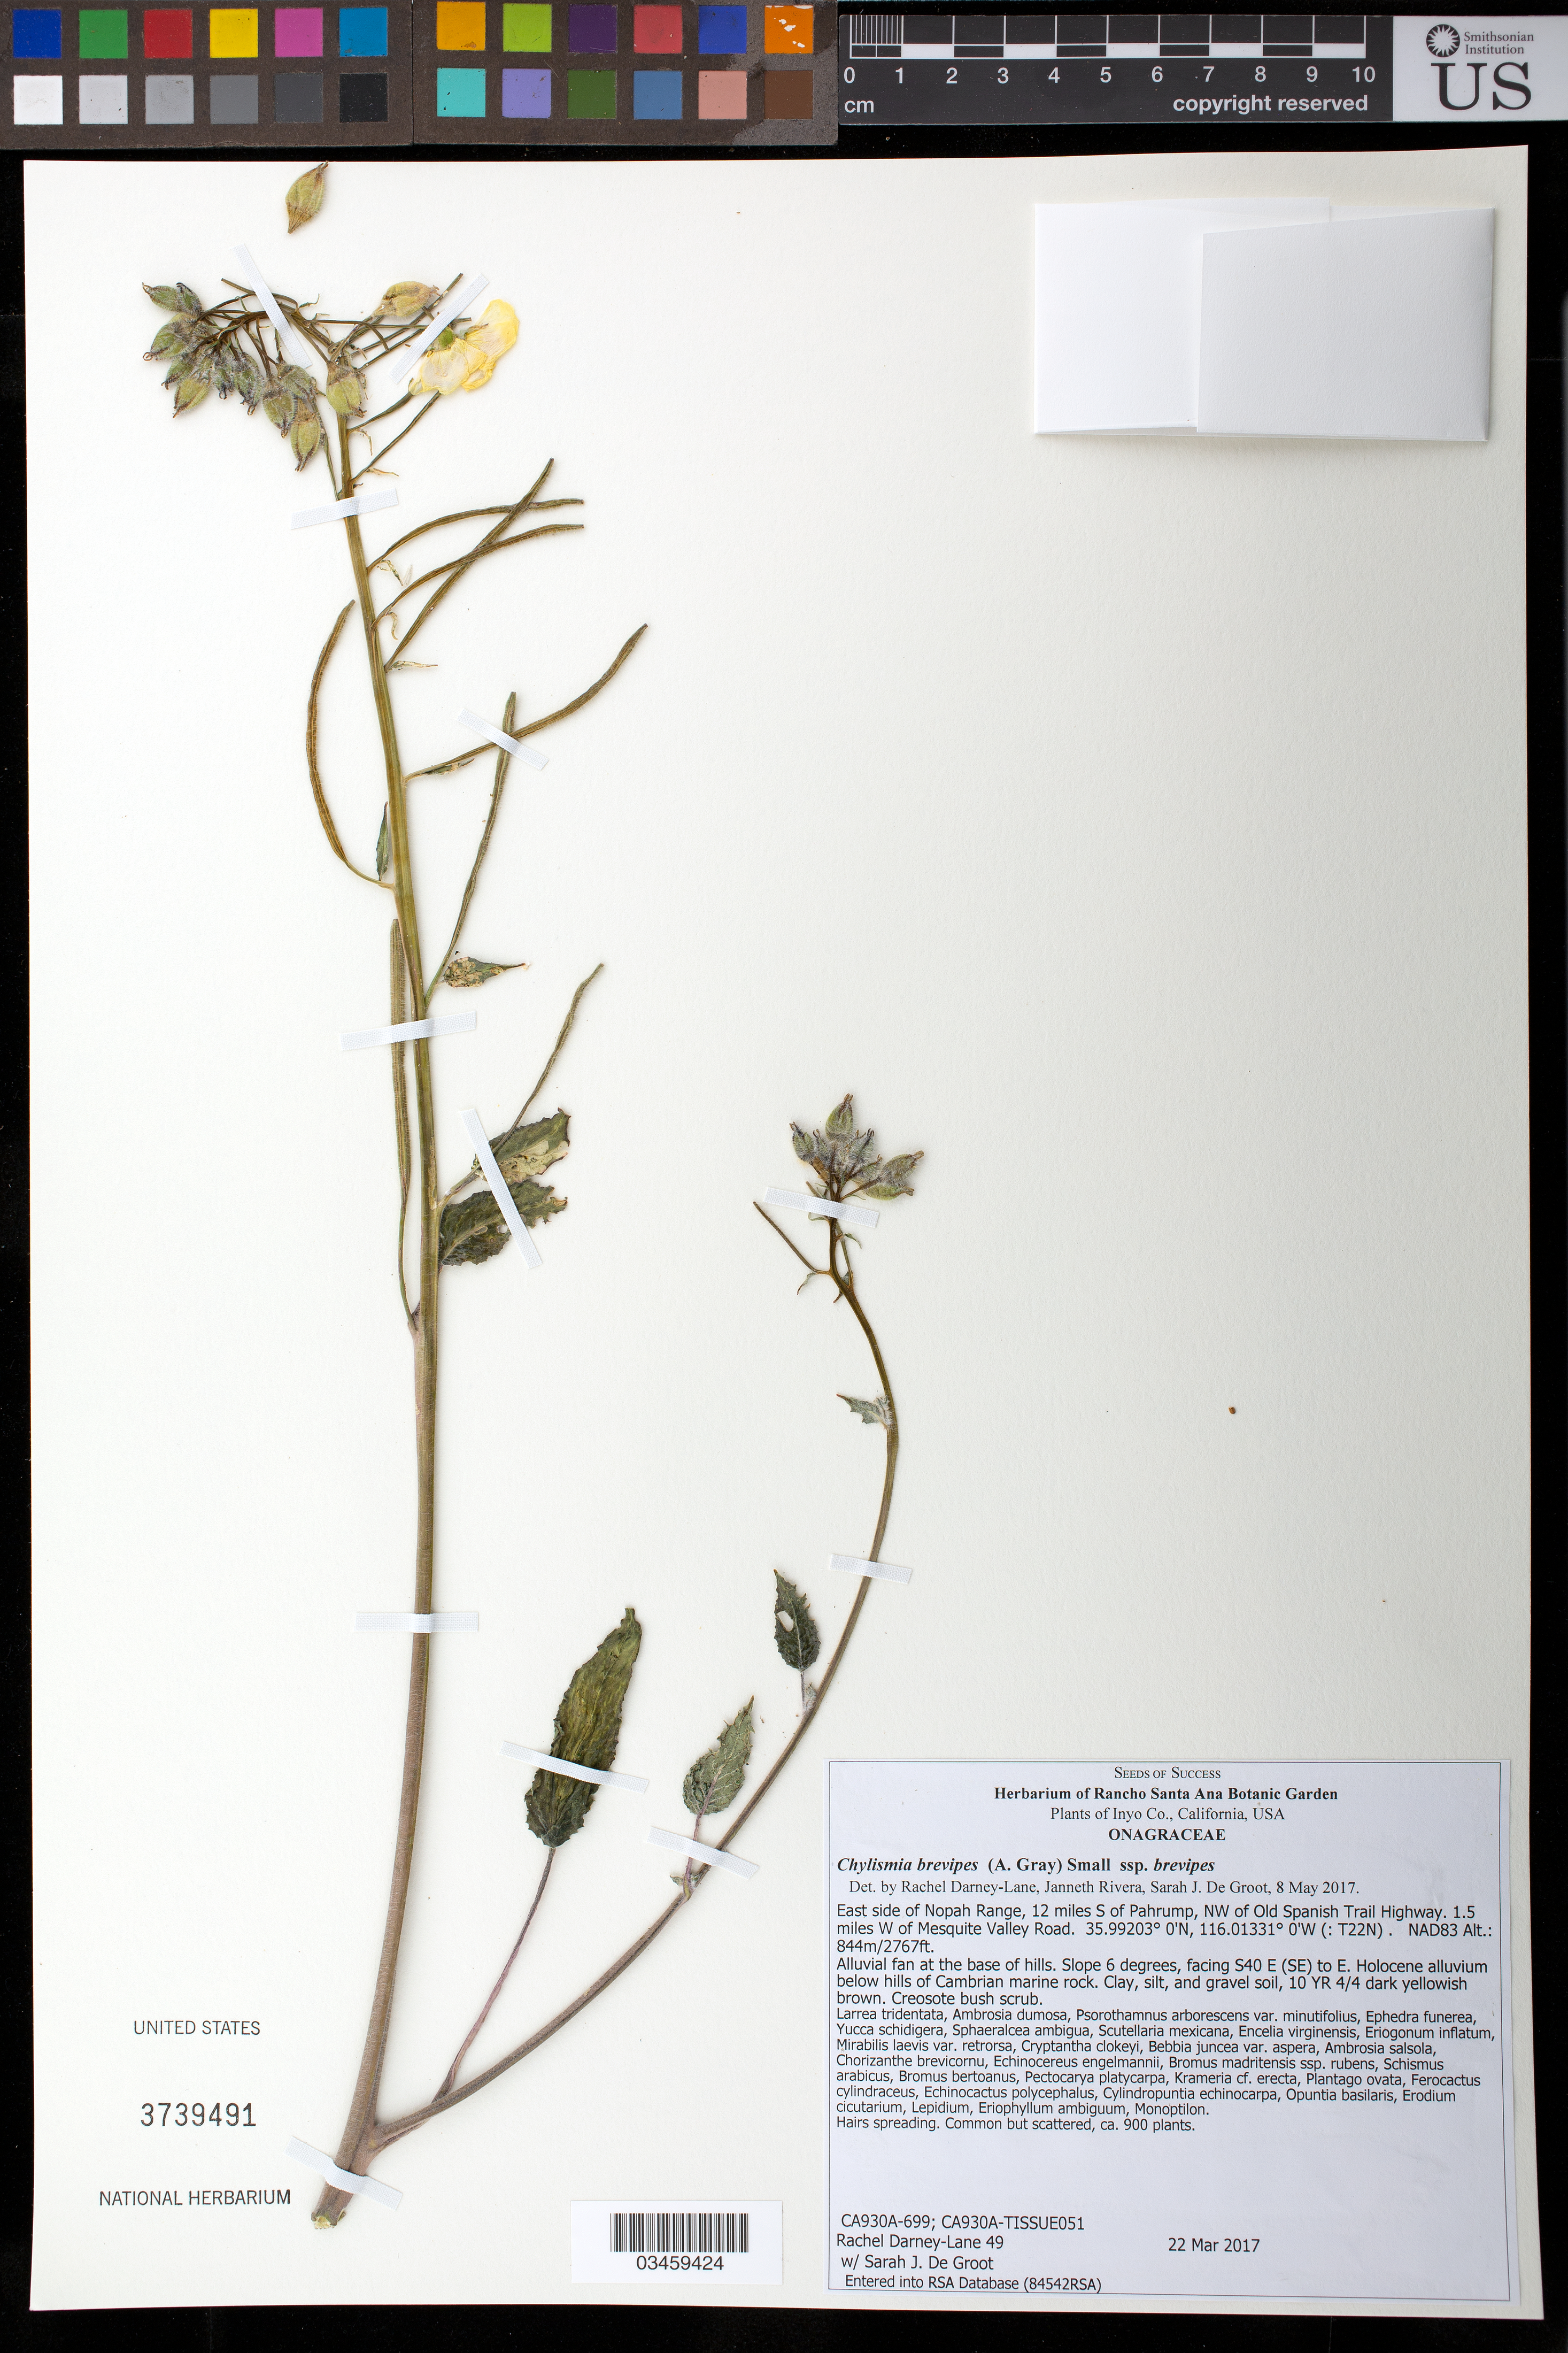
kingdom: Plantae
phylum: Tracheophyta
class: Magnoliopsida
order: Myrtales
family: Onagraceae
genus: Chylismia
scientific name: Chylismia brevipes subsp. brevipes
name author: (A. Gray) Small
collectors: R. Darney-Lane & S. De Groot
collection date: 2017-03-22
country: United States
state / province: California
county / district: Inyo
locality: E side of Nopah Range, 12 mi S of Rahrump, NW of Old Spanish Trail Hwy, 1.5 mi W of Mesquite Valley Rd.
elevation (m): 844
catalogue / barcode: US 3739491